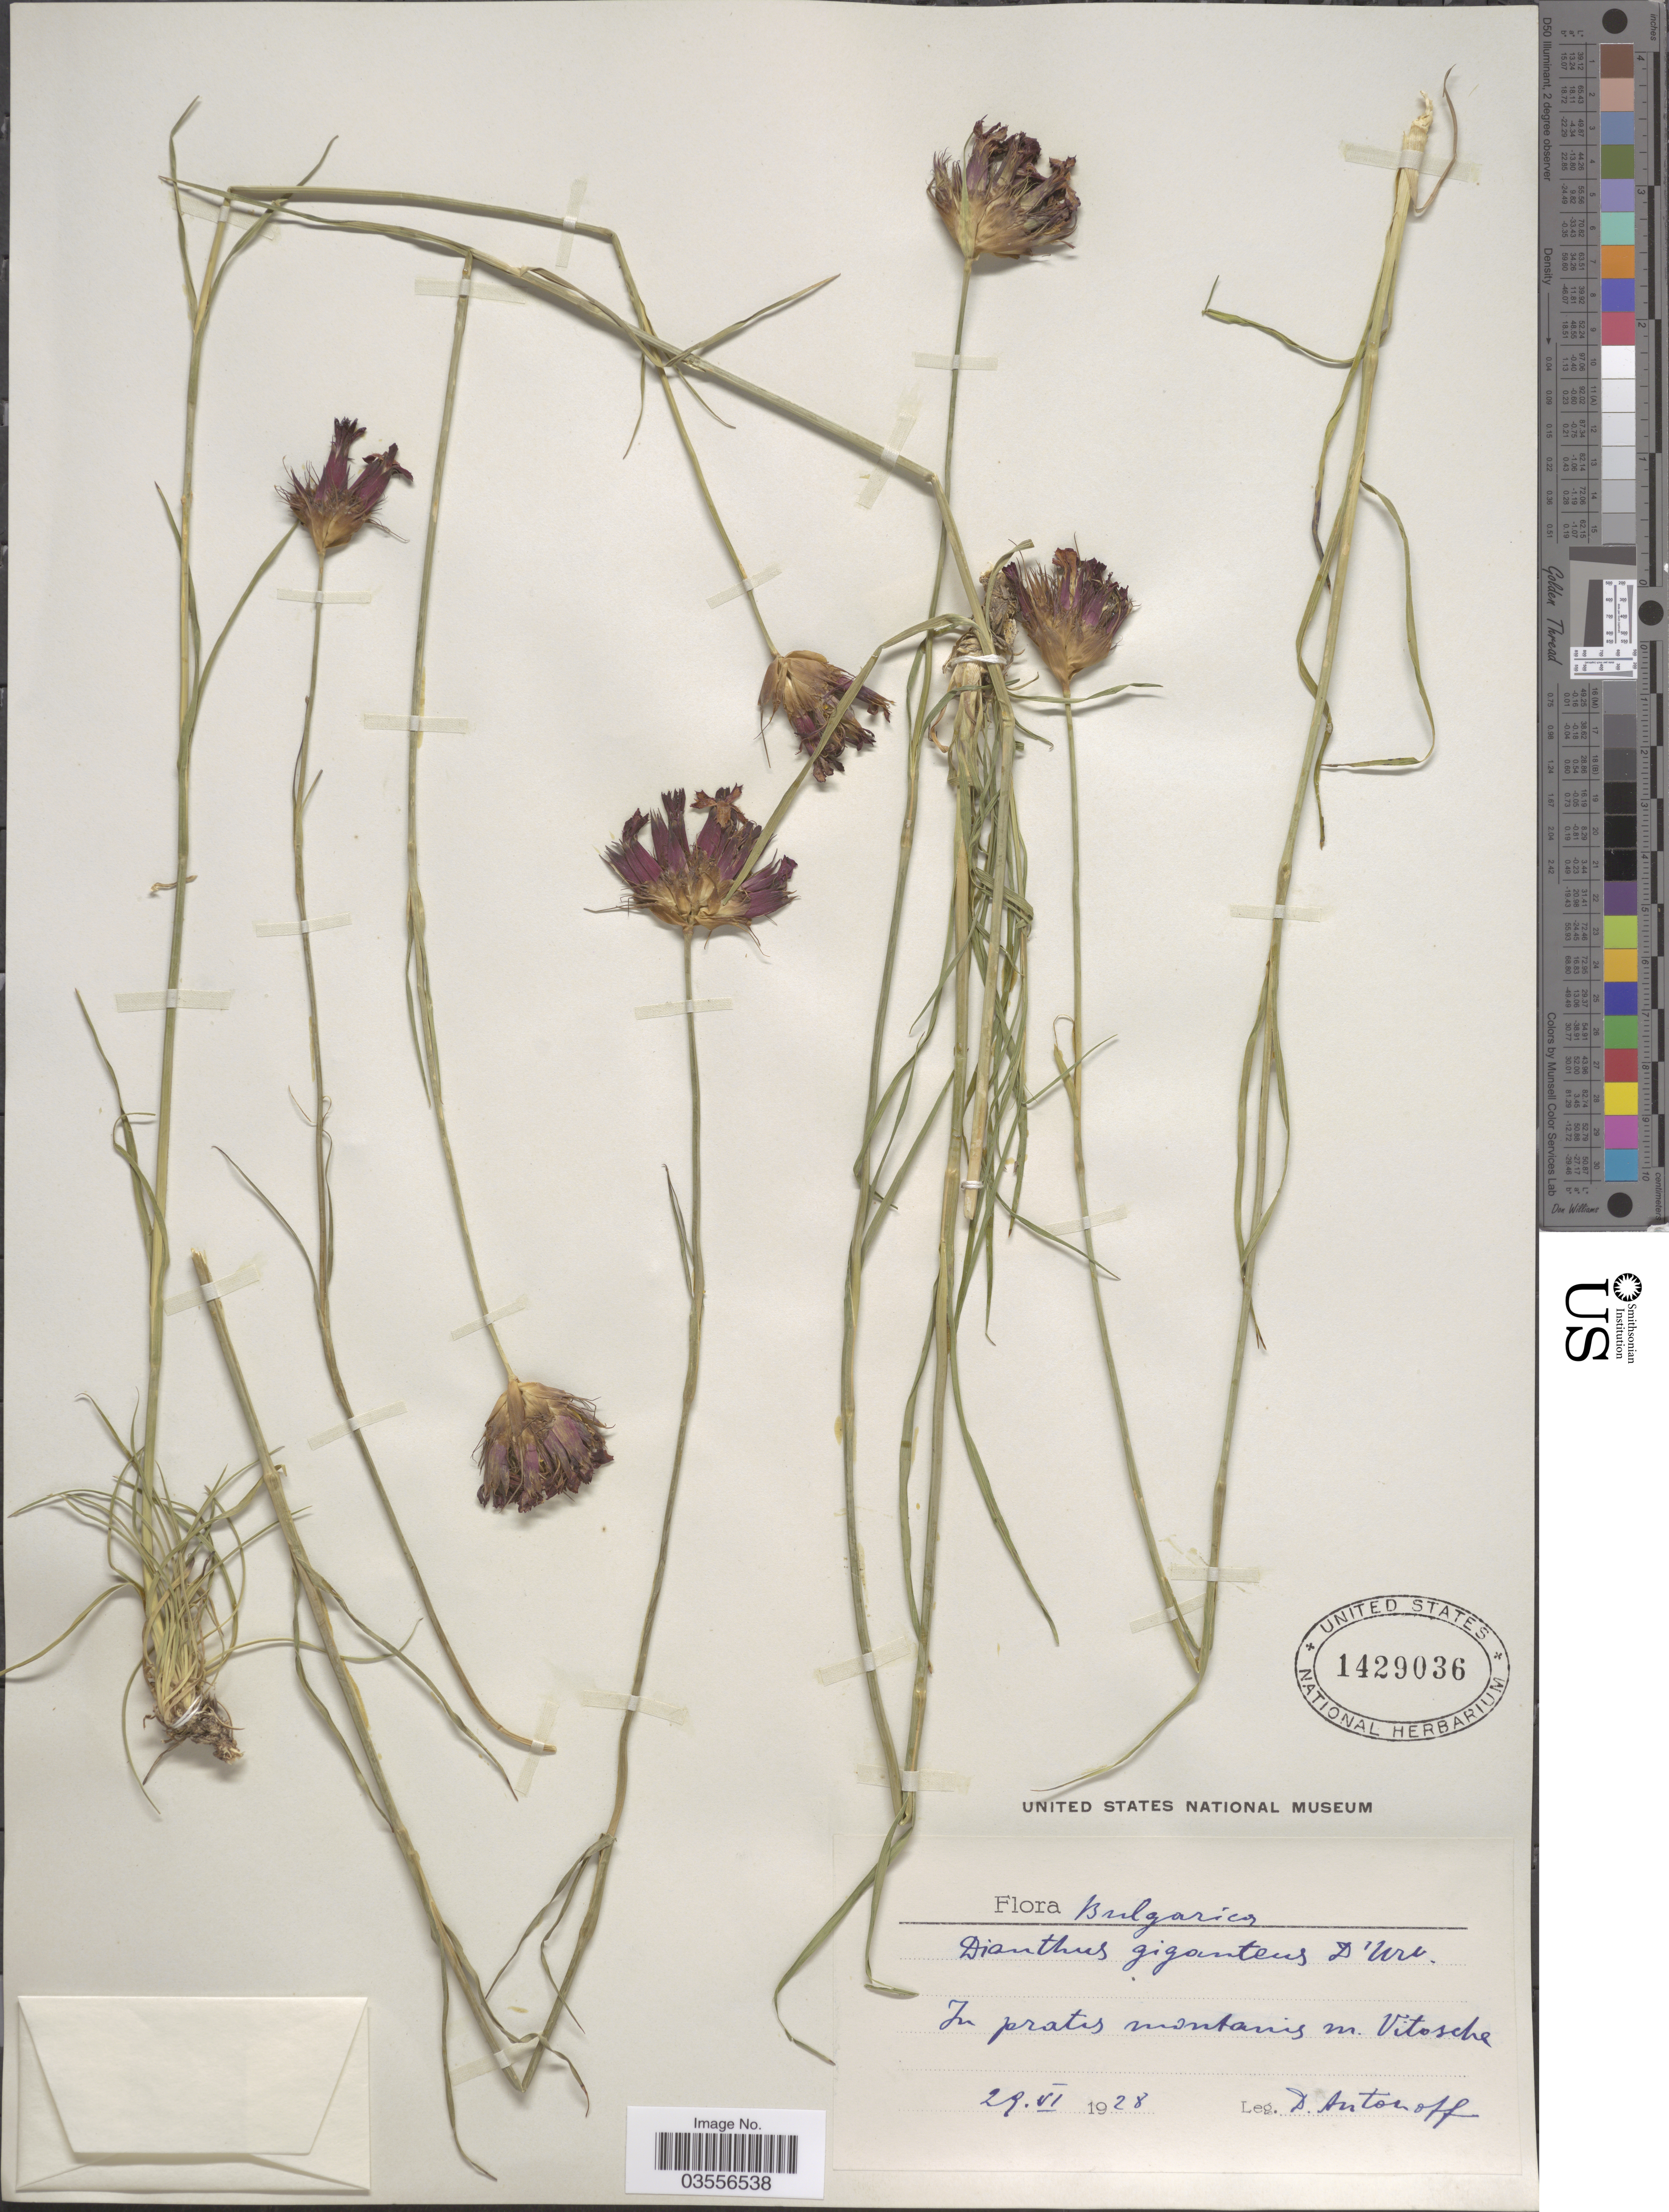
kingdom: Plantae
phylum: Tracheophyta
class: Magnoliopsida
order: Caryophyllales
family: Caryophyllaceae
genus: Dianthus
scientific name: Dianthus giganteus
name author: d'Urv.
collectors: D. Antonoff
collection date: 1928-06-29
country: Bulgaria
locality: Bulgarica. In pratis montanis m. Vitosche.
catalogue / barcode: US 1429036